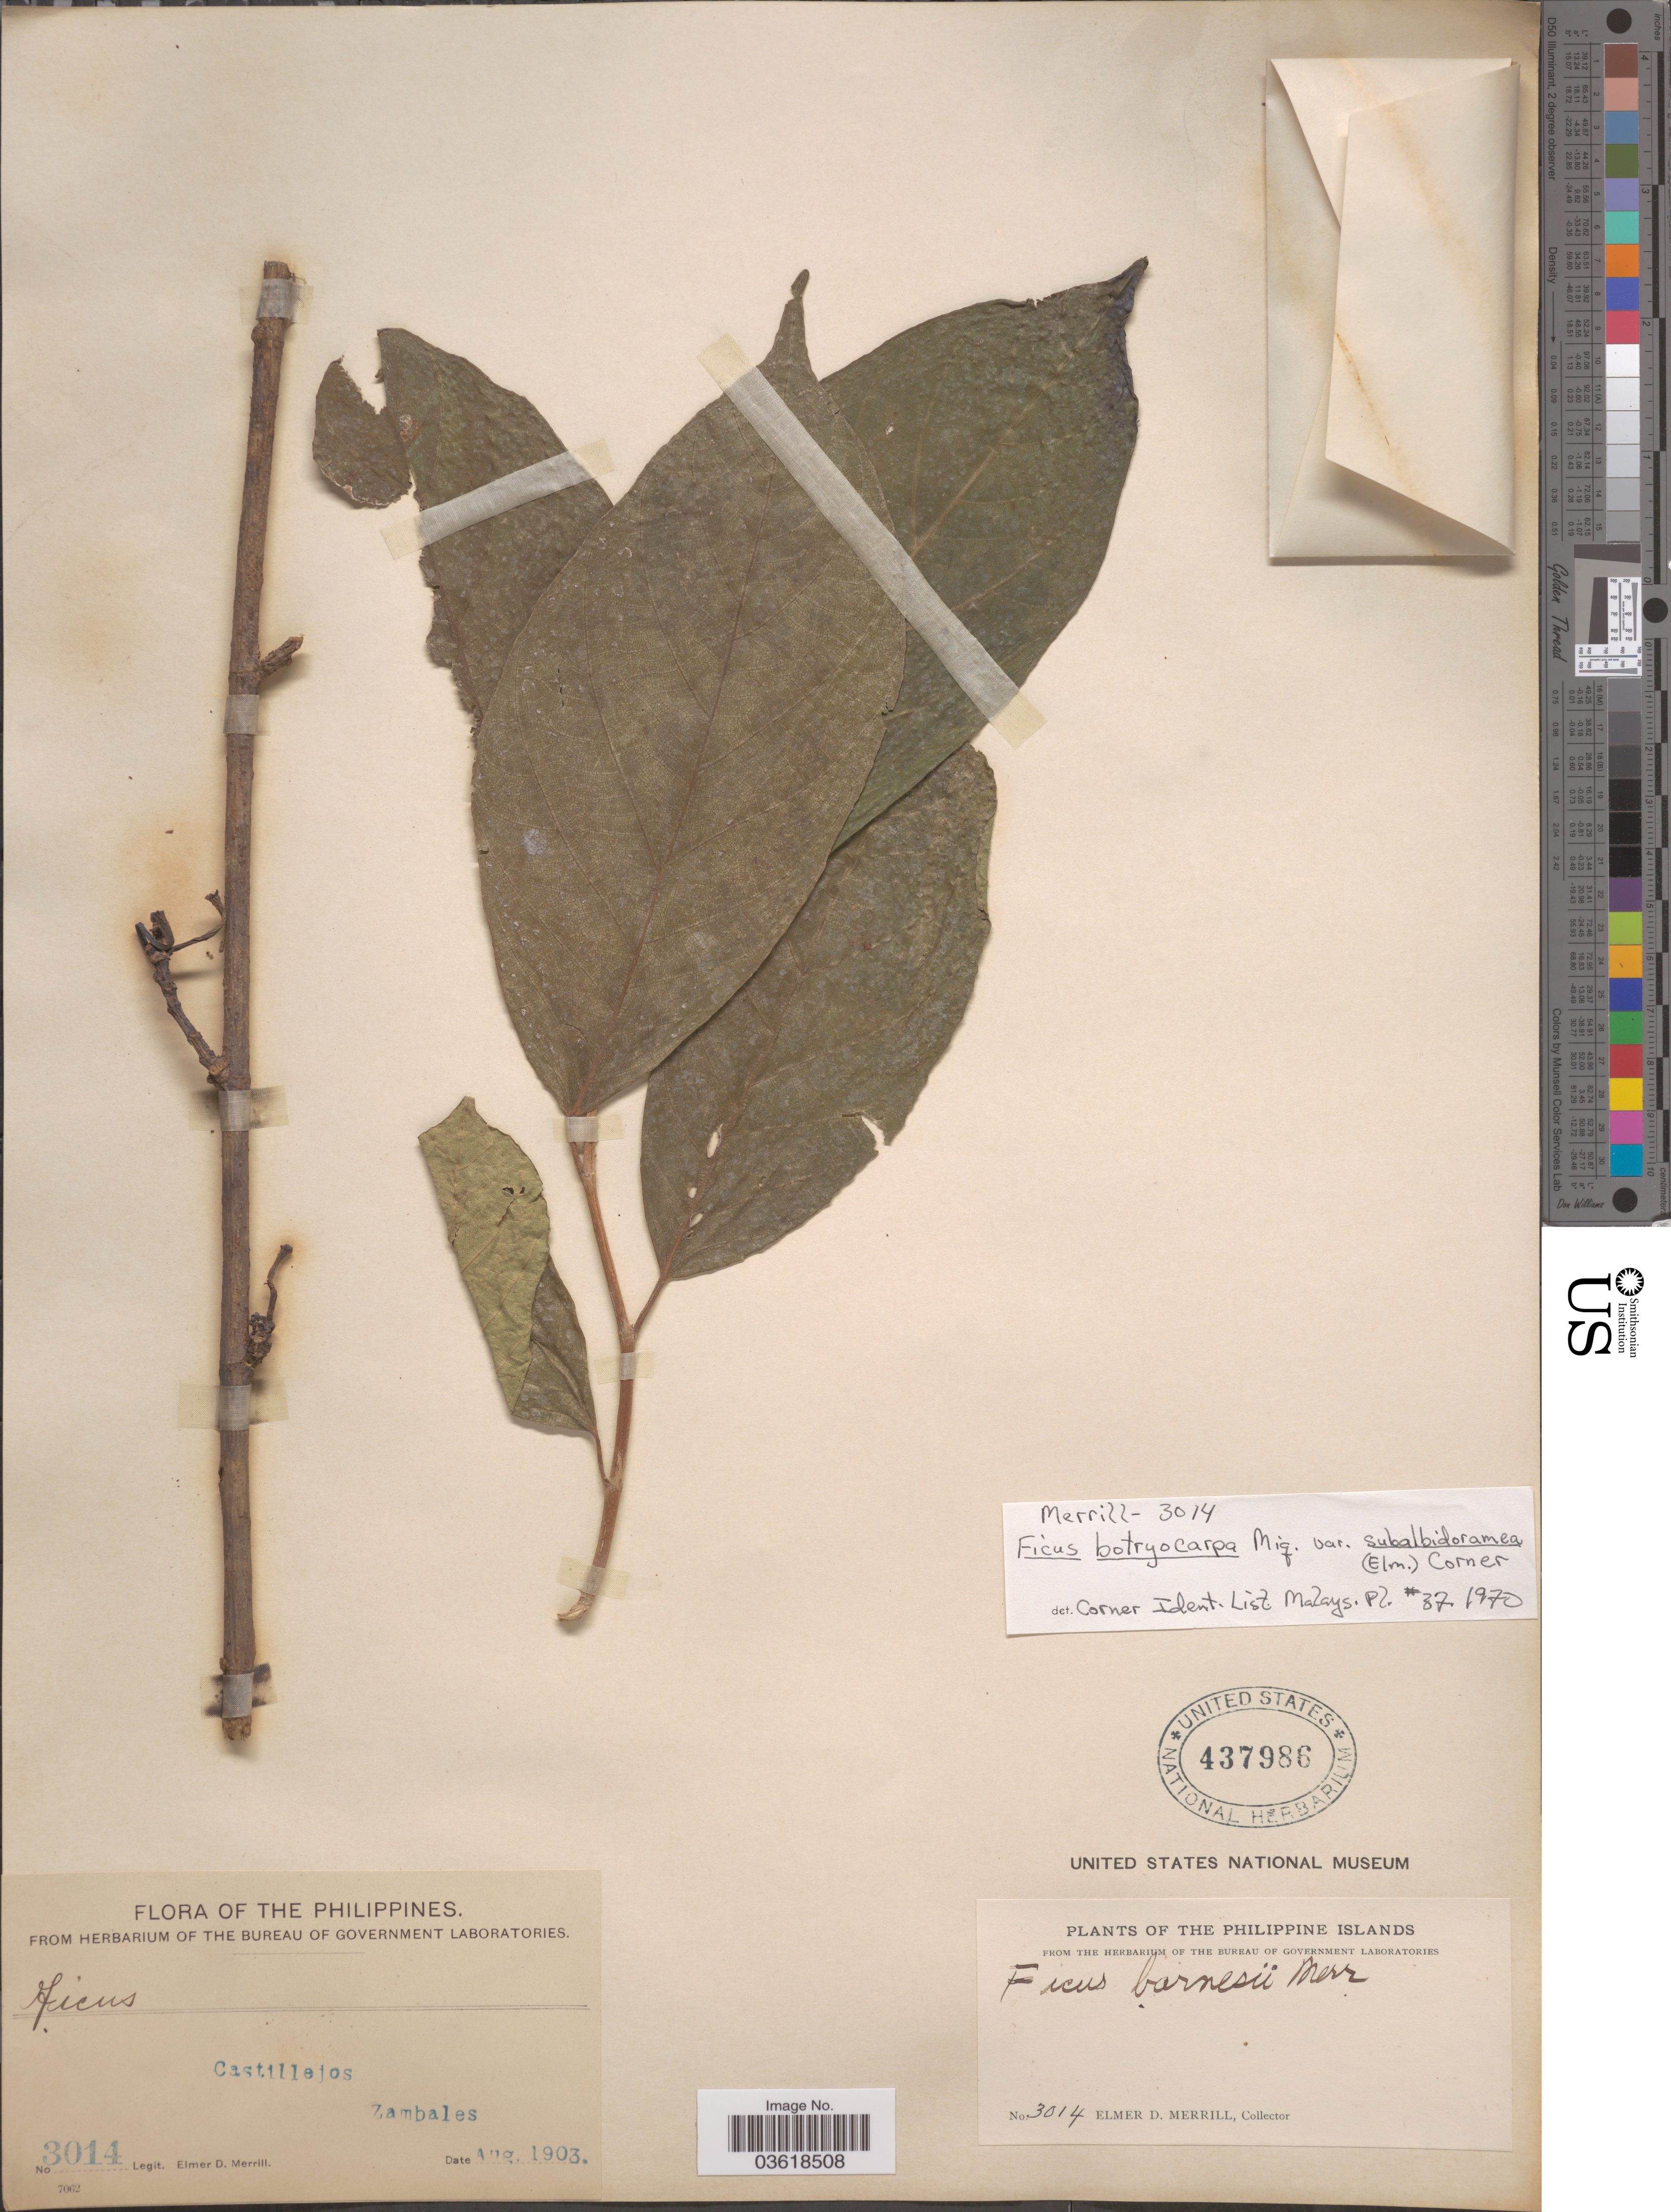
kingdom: Plantae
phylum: Tracheophyta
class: Magnoliopsida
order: Rosales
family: Moraceae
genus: Ficus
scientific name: Ficus botryocarpa var. subalbidoramea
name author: (Elmer) Corner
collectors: E. D. Merrill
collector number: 3014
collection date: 1903-08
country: Philippines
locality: Castillejos. Zambales. The Philippine Islands.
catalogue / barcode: US 437986